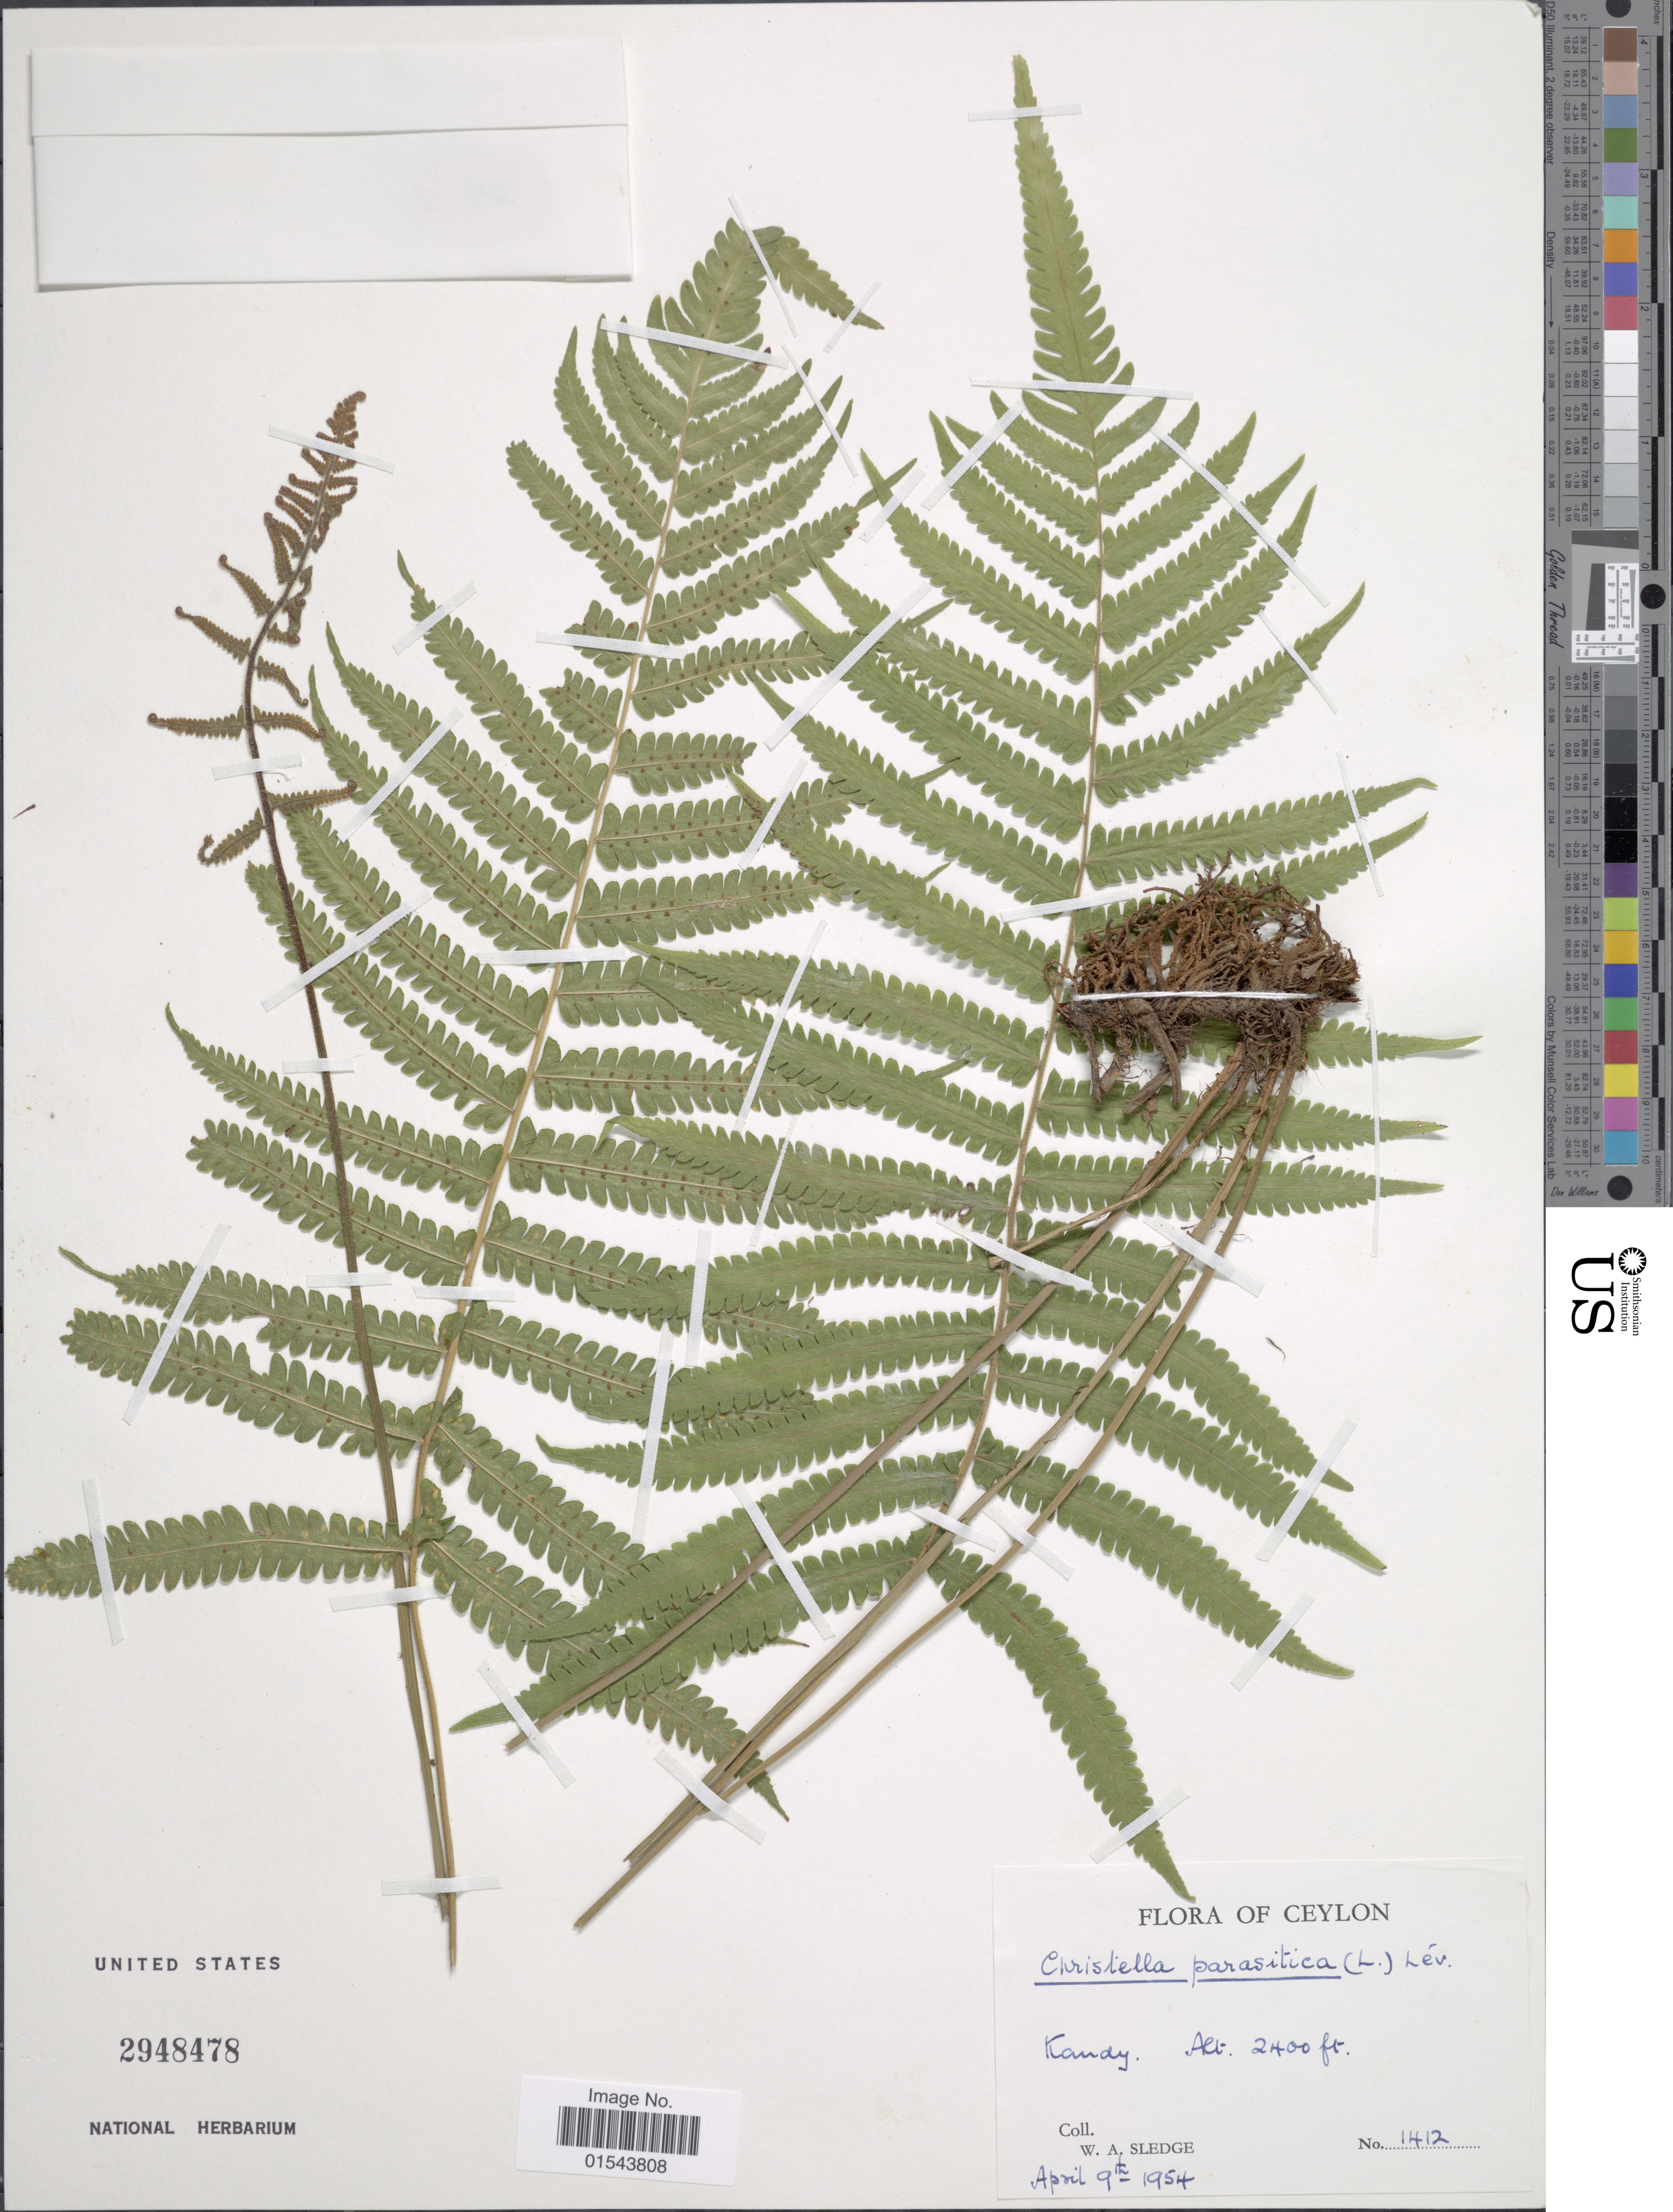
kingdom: Plantae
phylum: Tracheophyta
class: Polypodiopsida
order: Polypodiales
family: Thelypteridaceae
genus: Christella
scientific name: Christella parasitica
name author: (L.) H. Lév.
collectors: W. A. Sledge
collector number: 1412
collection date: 1954-04-09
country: Sri Lanka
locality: Ceylon, Kandy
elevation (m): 732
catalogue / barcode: US 2948478